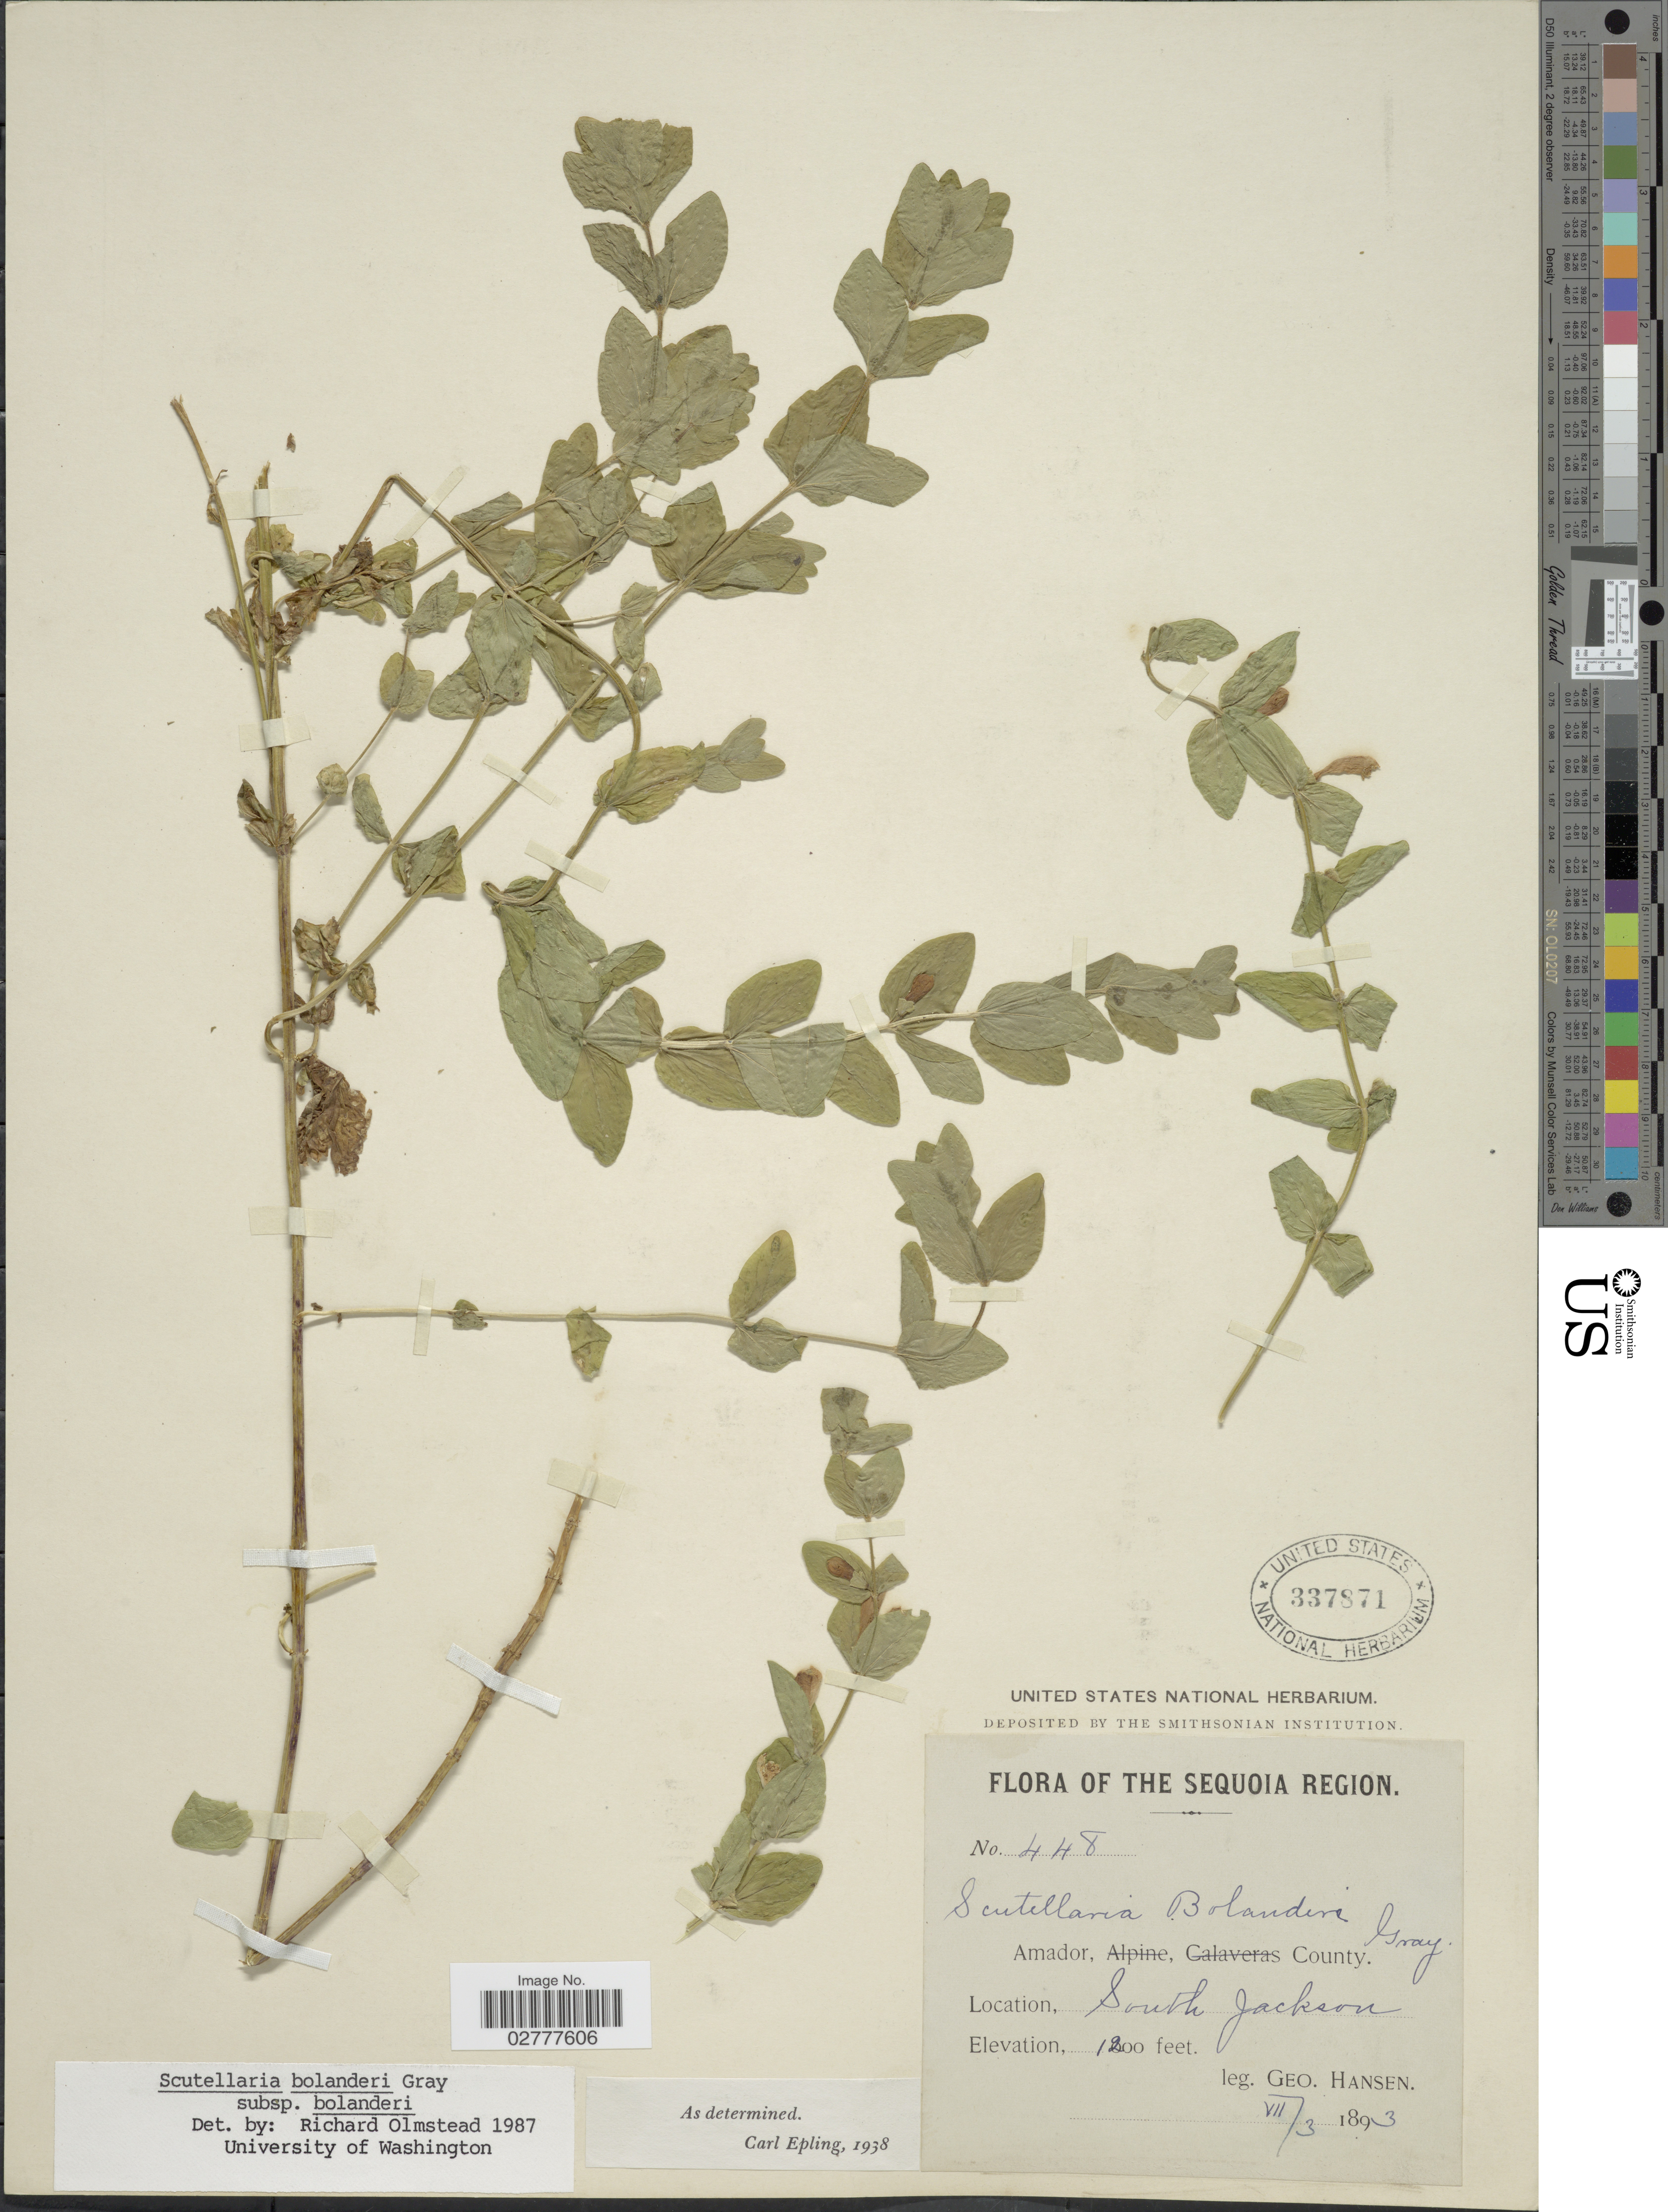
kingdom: Plantae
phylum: Tracheophyta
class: Magnoliopsida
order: Lamiales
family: Lamiaceae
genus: Scutellaria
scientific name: Scutellaria bolanderi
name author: A. Gray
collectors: G. Hansen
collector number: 448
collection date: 1893-07-03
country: United States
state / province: California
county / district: Amador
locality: Sequoia Region, Amador County, South Jackson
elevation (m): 366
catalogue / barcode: US 337871